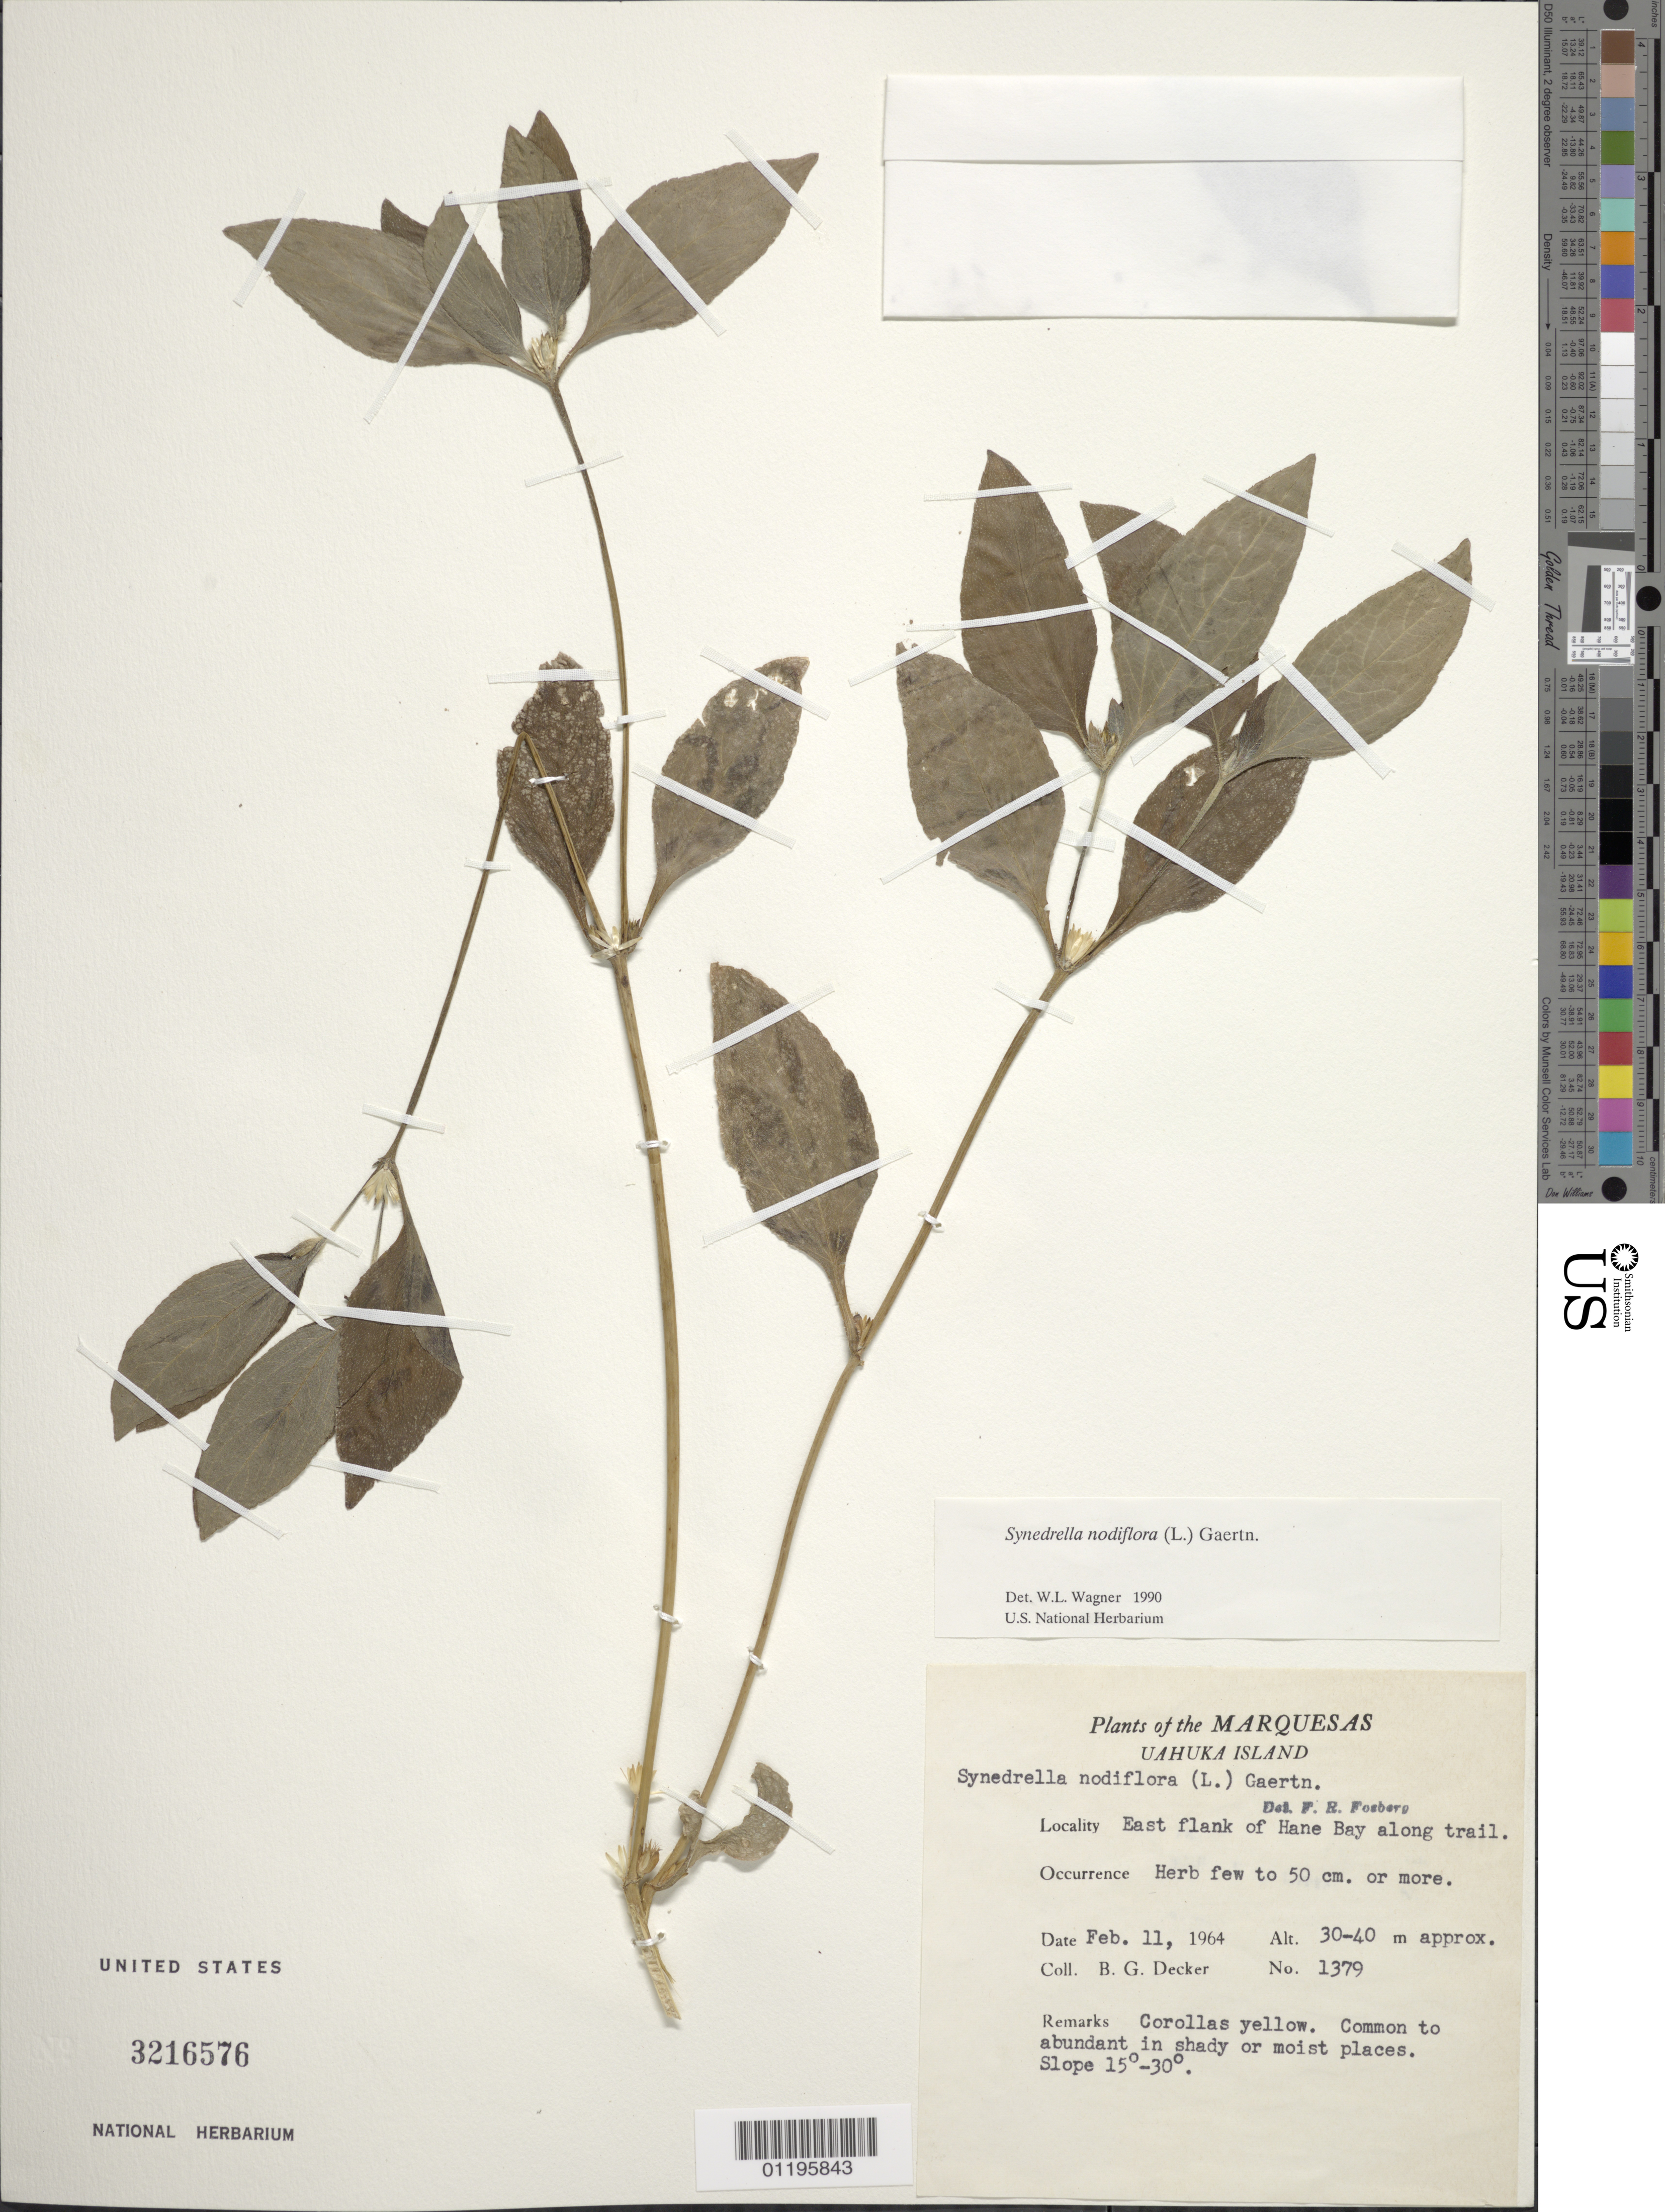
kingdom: Plantae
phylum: Tracheophyta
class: Magnoliopsida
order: Asterales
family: Asteraceae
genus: Synedrella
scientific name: Synedrella nodiflora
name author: (L.) Gaertn.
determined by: Wagner, W. L., (BOT), Smithsonian Institution - National Museum of Natural History (UNITED STATES)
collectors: B. G. Decker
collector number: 1379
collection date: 1964-02-11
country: French Polynesia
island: Ua Huka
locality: E flank of Hane Bay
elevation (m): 30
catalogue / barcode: US 3216576